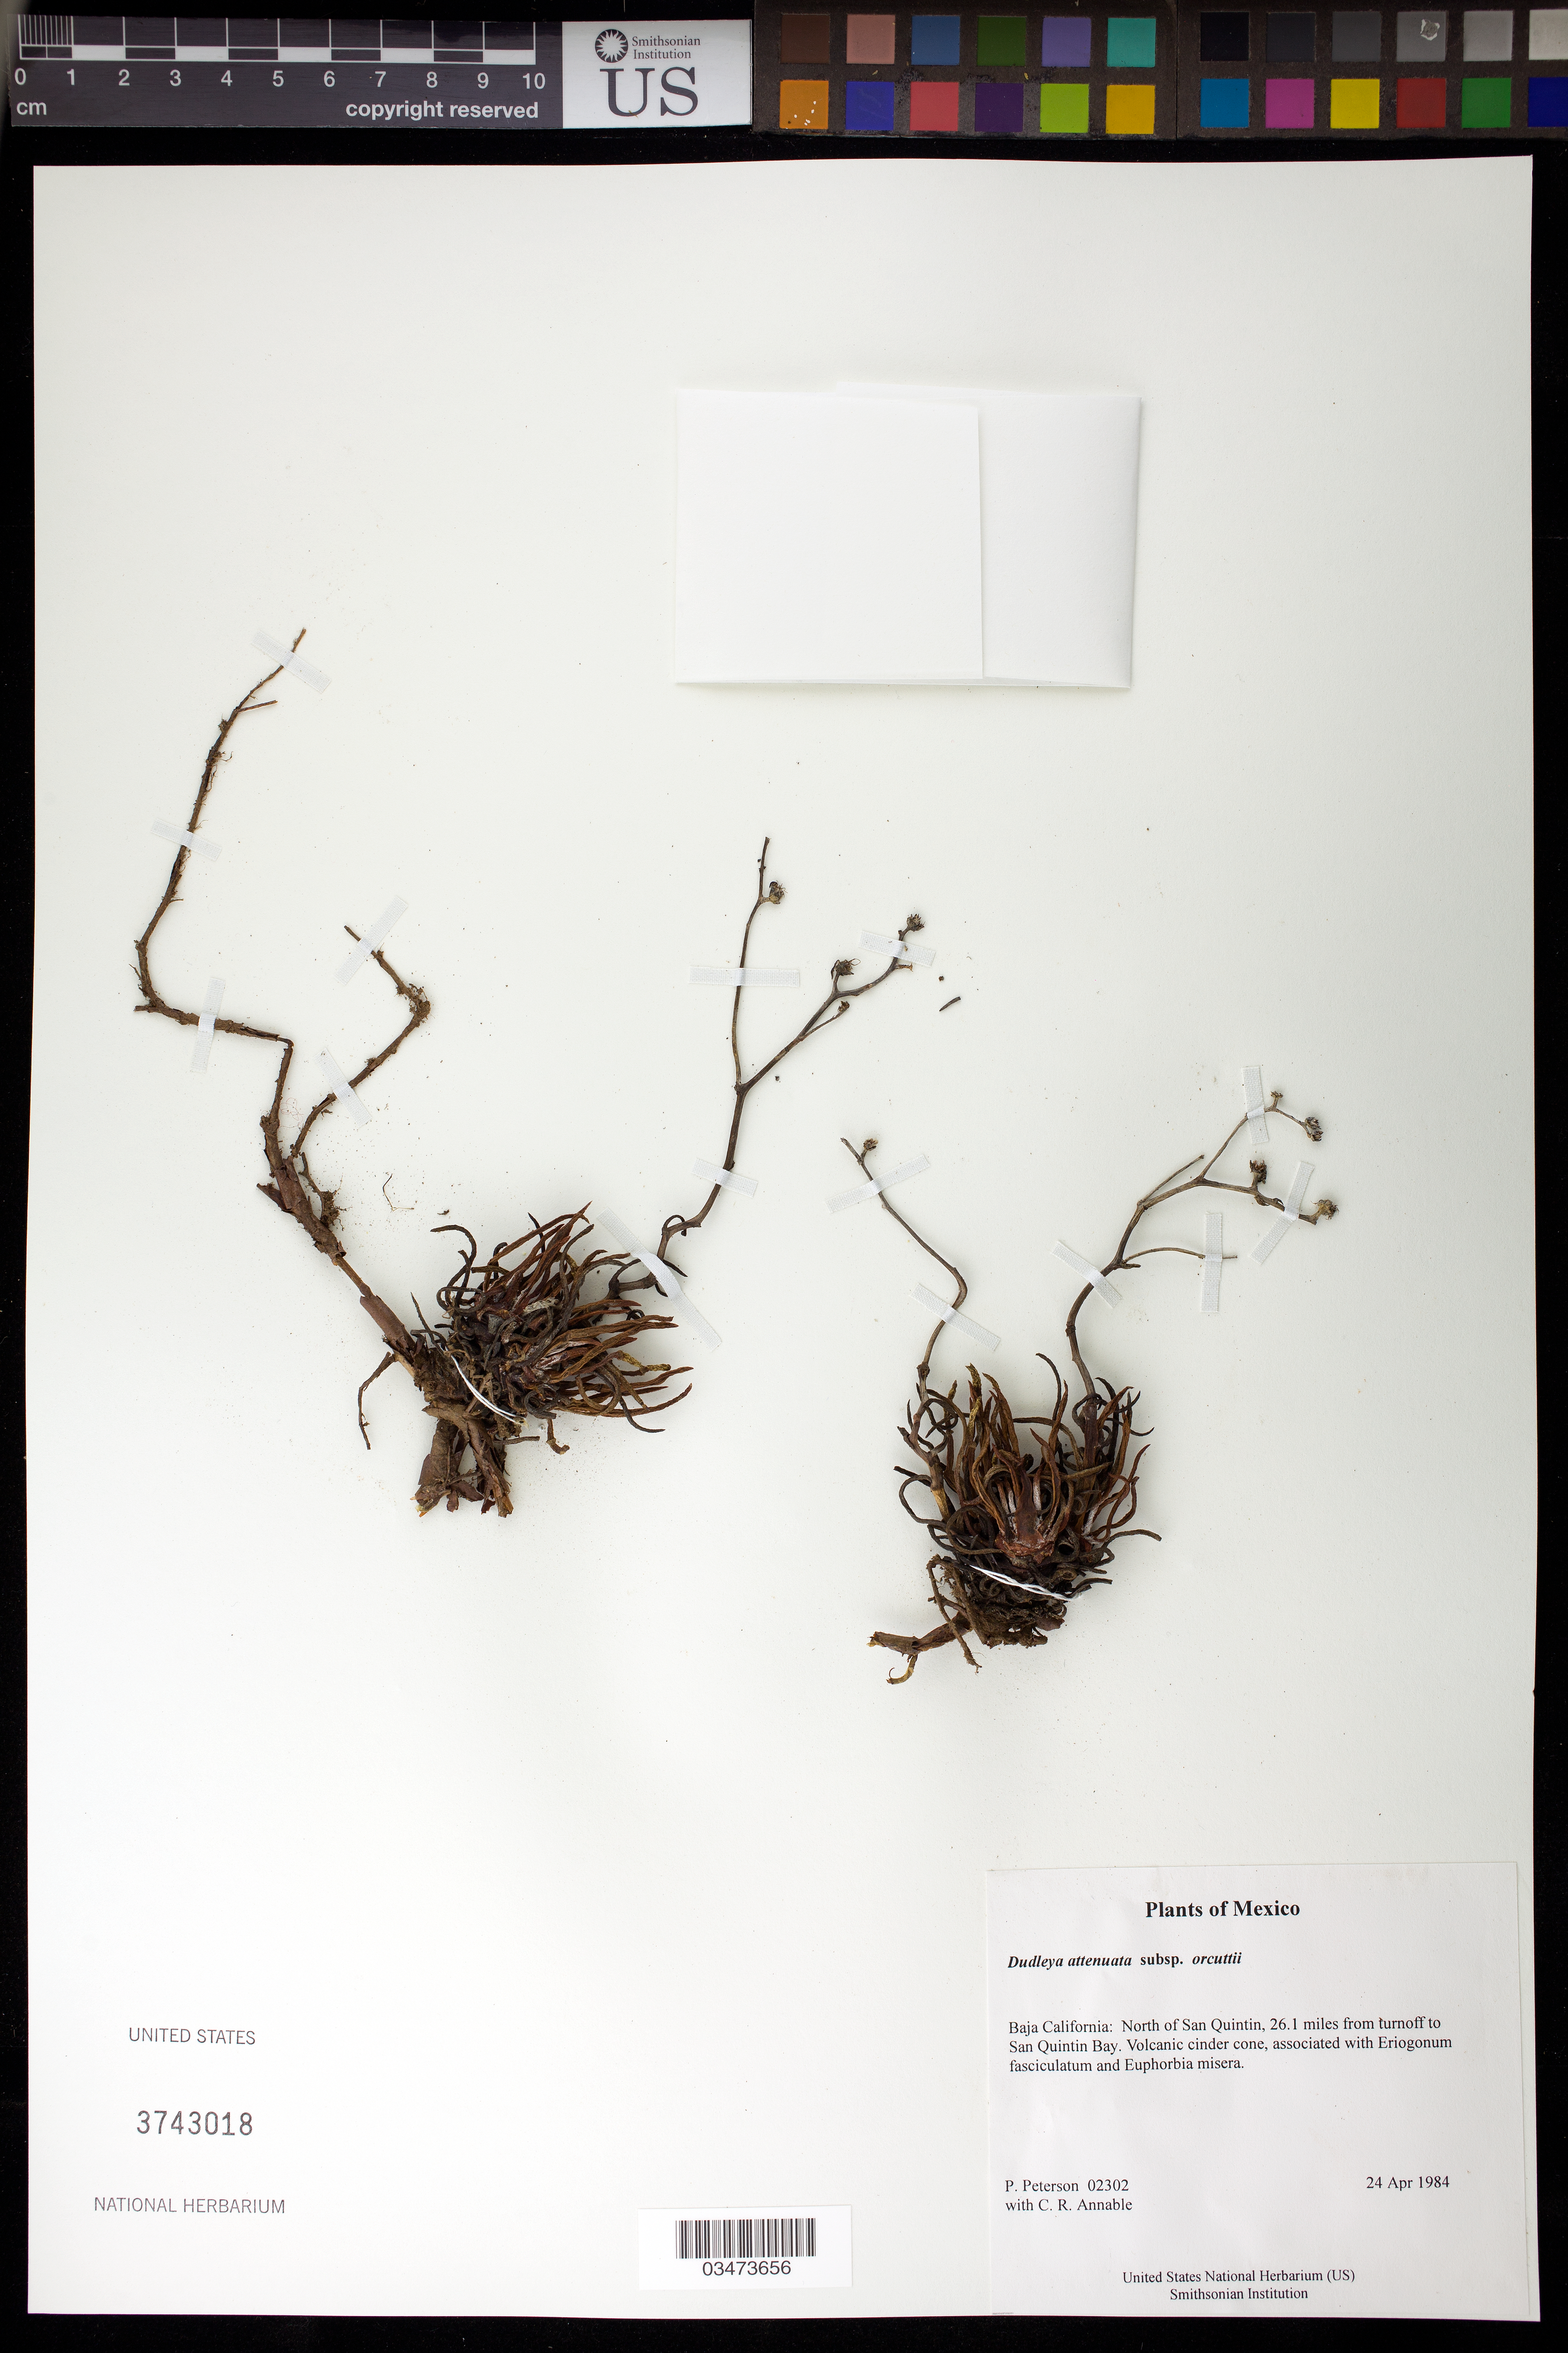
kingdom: Plantae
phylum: Tracheophyta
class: Magnoliopsida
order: Saxifragales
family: Crassulaceae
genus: Dudleya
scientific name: Dudleya attenuata subsp. orcuttii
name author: (Rose) Moran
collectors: P. M. Peterson & C. R. Annable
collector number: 02302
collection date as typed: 24 Apr 1984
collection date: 1984-04-24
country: Mexico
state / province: Baja California Norte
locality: North of San Quintin, 26.1 miles from turnoff to San Quintin Bay.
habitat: Volcanic cinder cone, associated with Eriogonum fasciculatum and Euphorbia misera.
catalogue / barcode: US 3743018